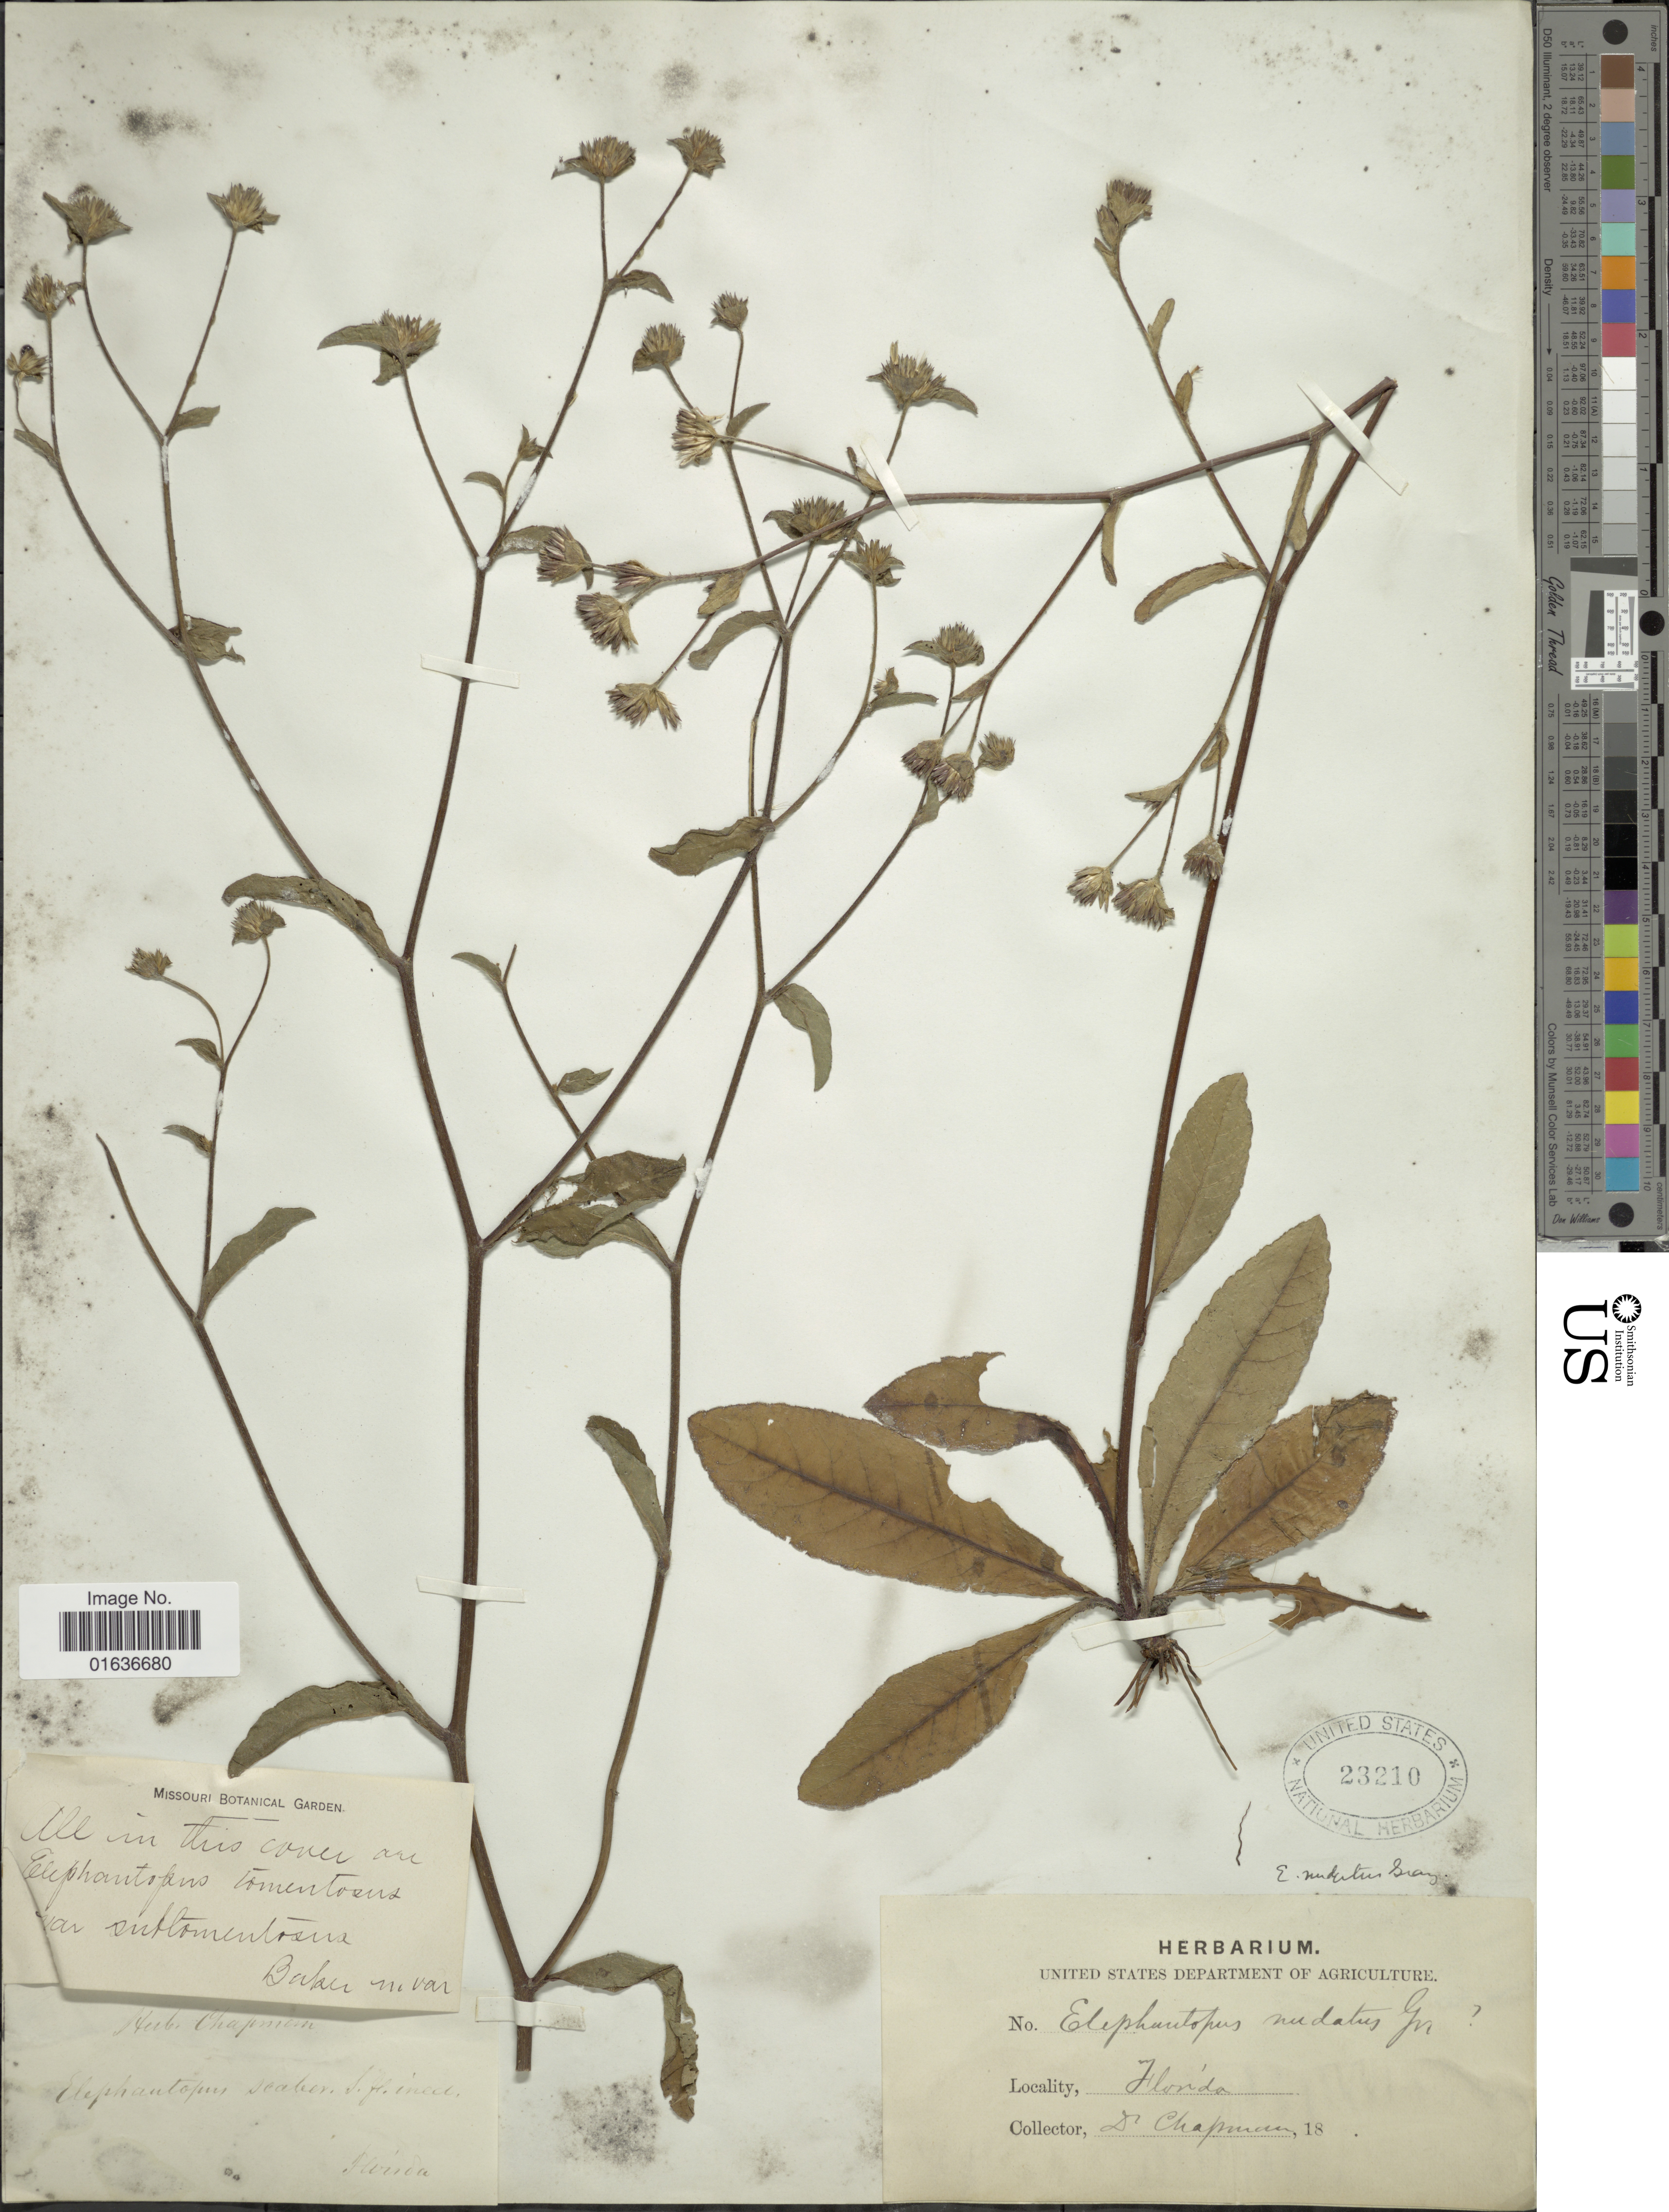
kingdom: Plantae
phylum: Tracheophyta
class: Magnoliopsida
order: Asterales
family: Asteraceae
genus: Elephantopus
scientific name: Elephantopus nudatus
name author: A. Gray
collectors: A. Chapman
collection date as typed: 18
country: United States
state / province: Florida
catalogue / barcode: US 23210